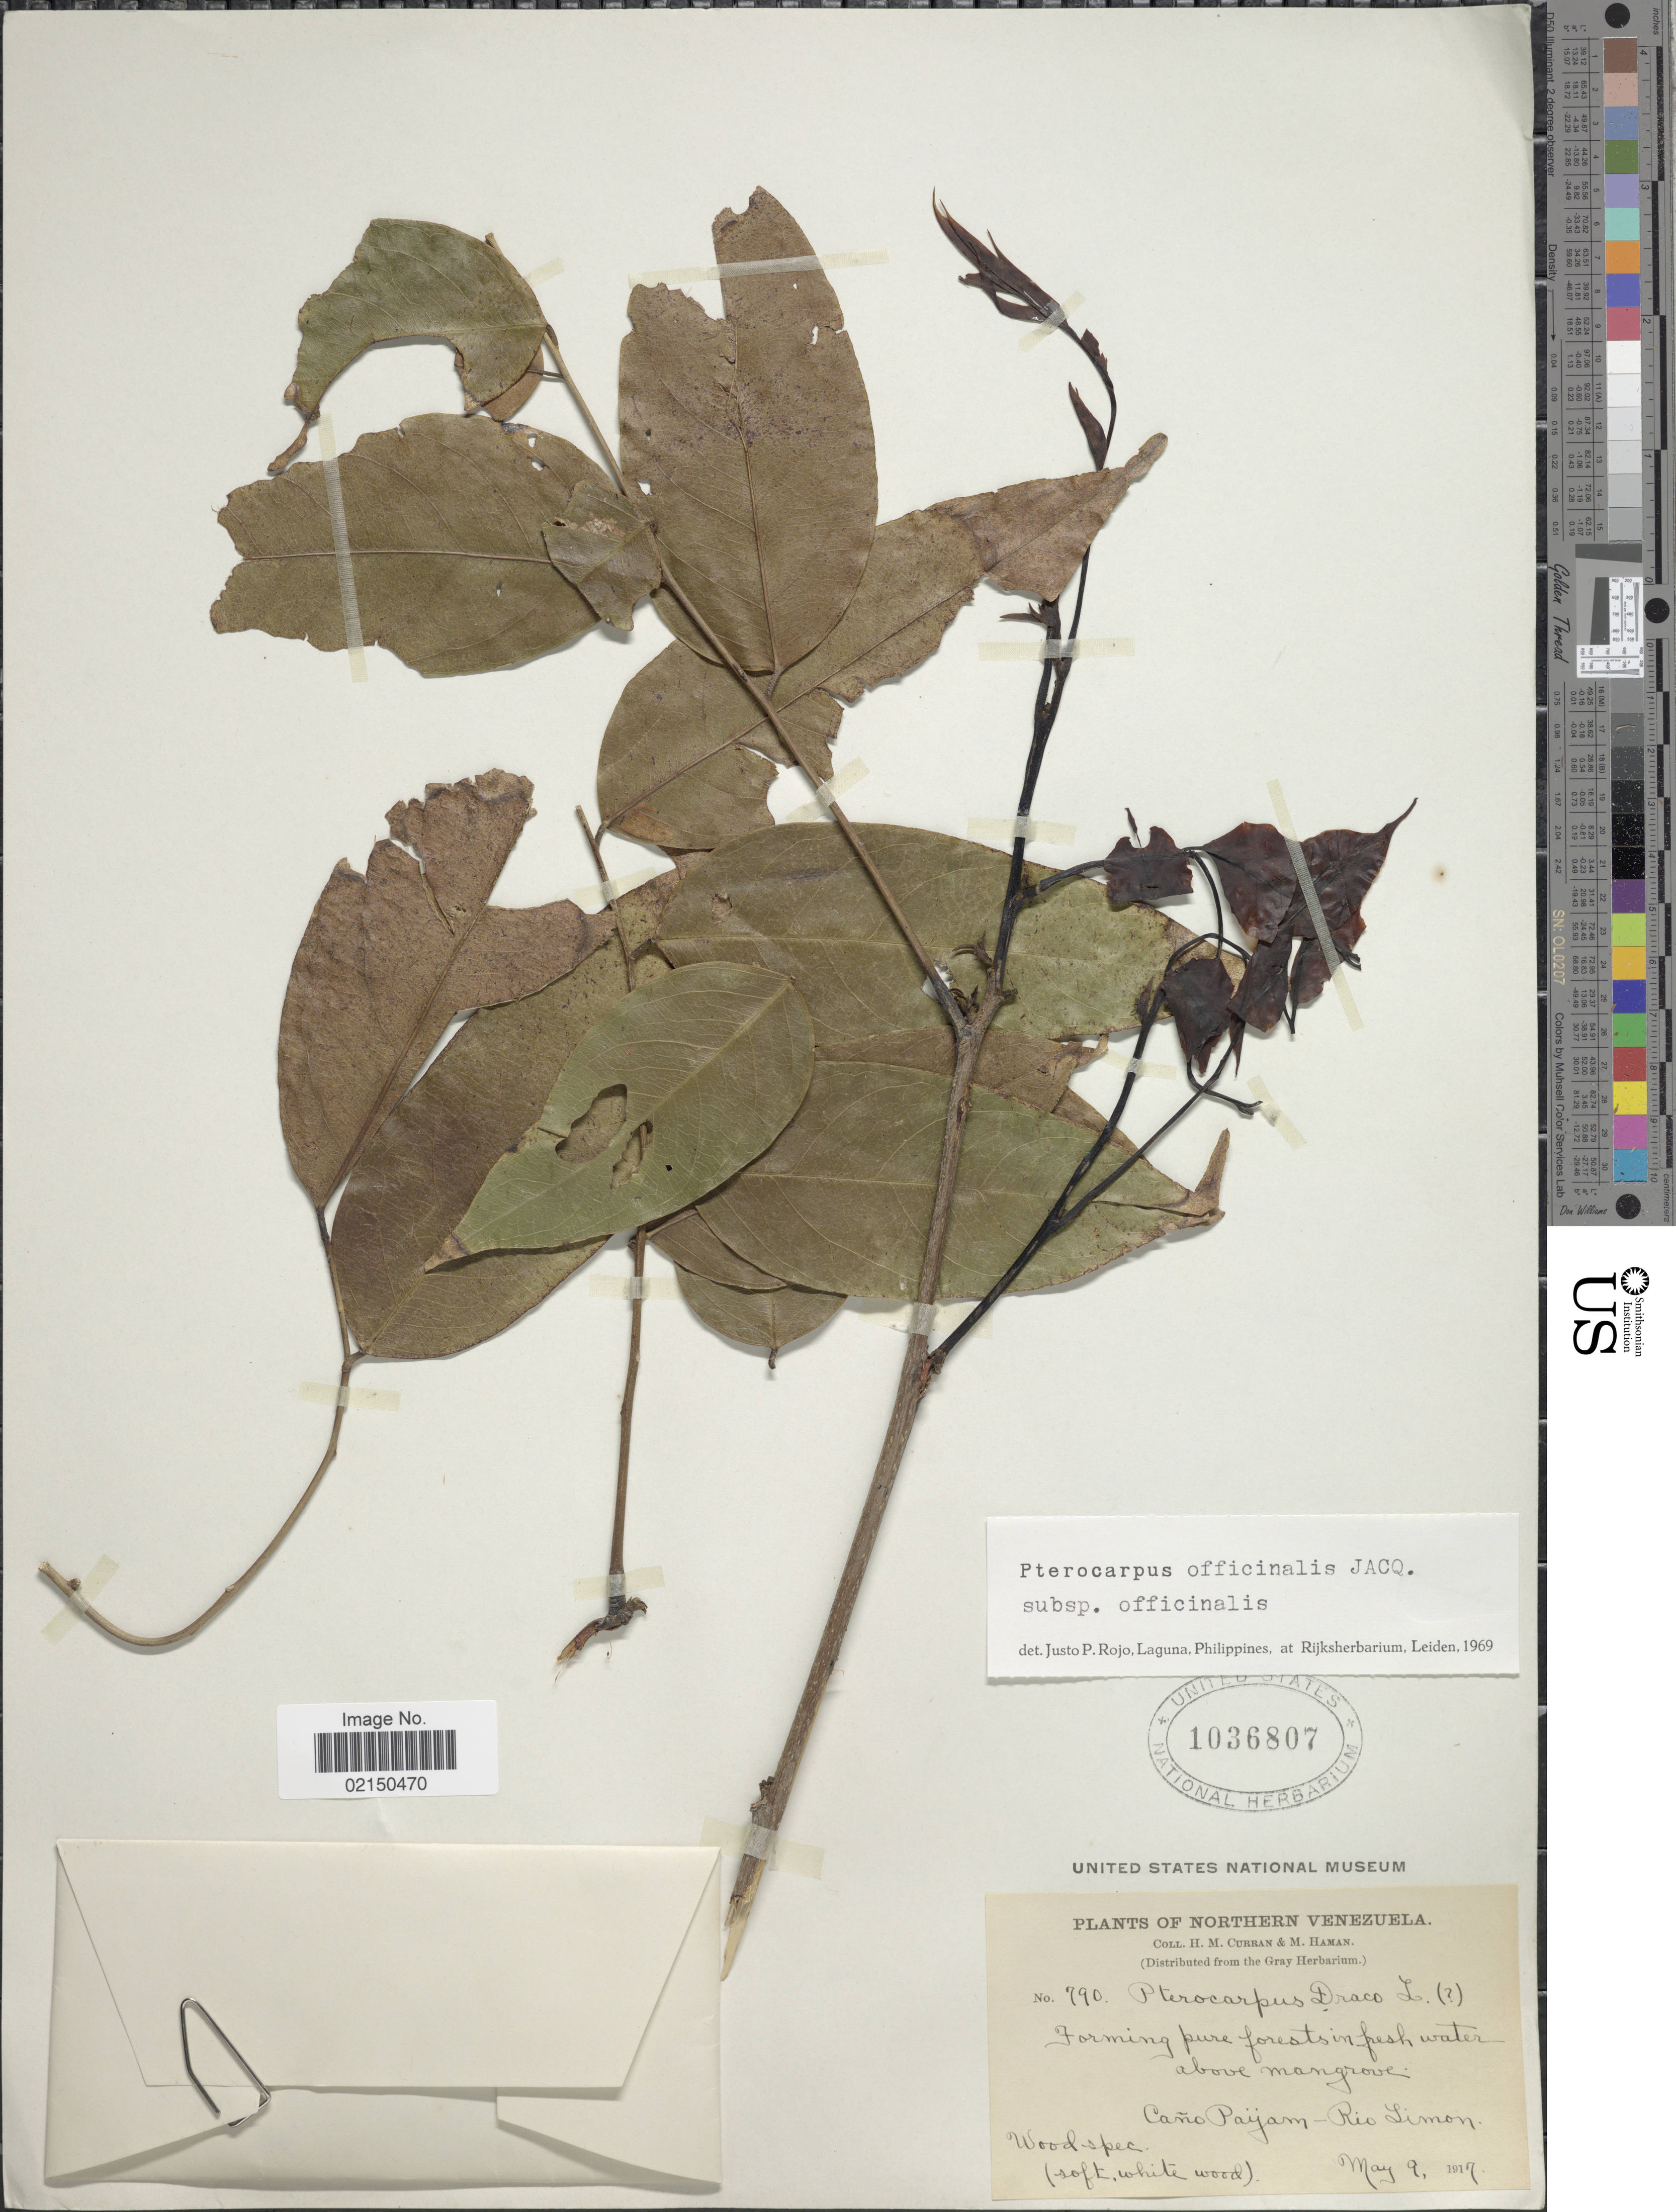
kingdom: Plantae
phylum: Tracheophyta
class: Magnoliopsida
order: Fabales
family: Fabaceae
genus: Pterocarpus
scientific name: Pterocarpus officinalis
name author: Jacq.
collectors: H. M. Curran & M. Haman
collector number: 790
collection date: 1917-05-09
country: Venezuela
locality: Northern Venezuela, Forming pure forests in fresh water above mangrove, Cano Paijam-Rio Limon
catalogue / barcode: US 1036807